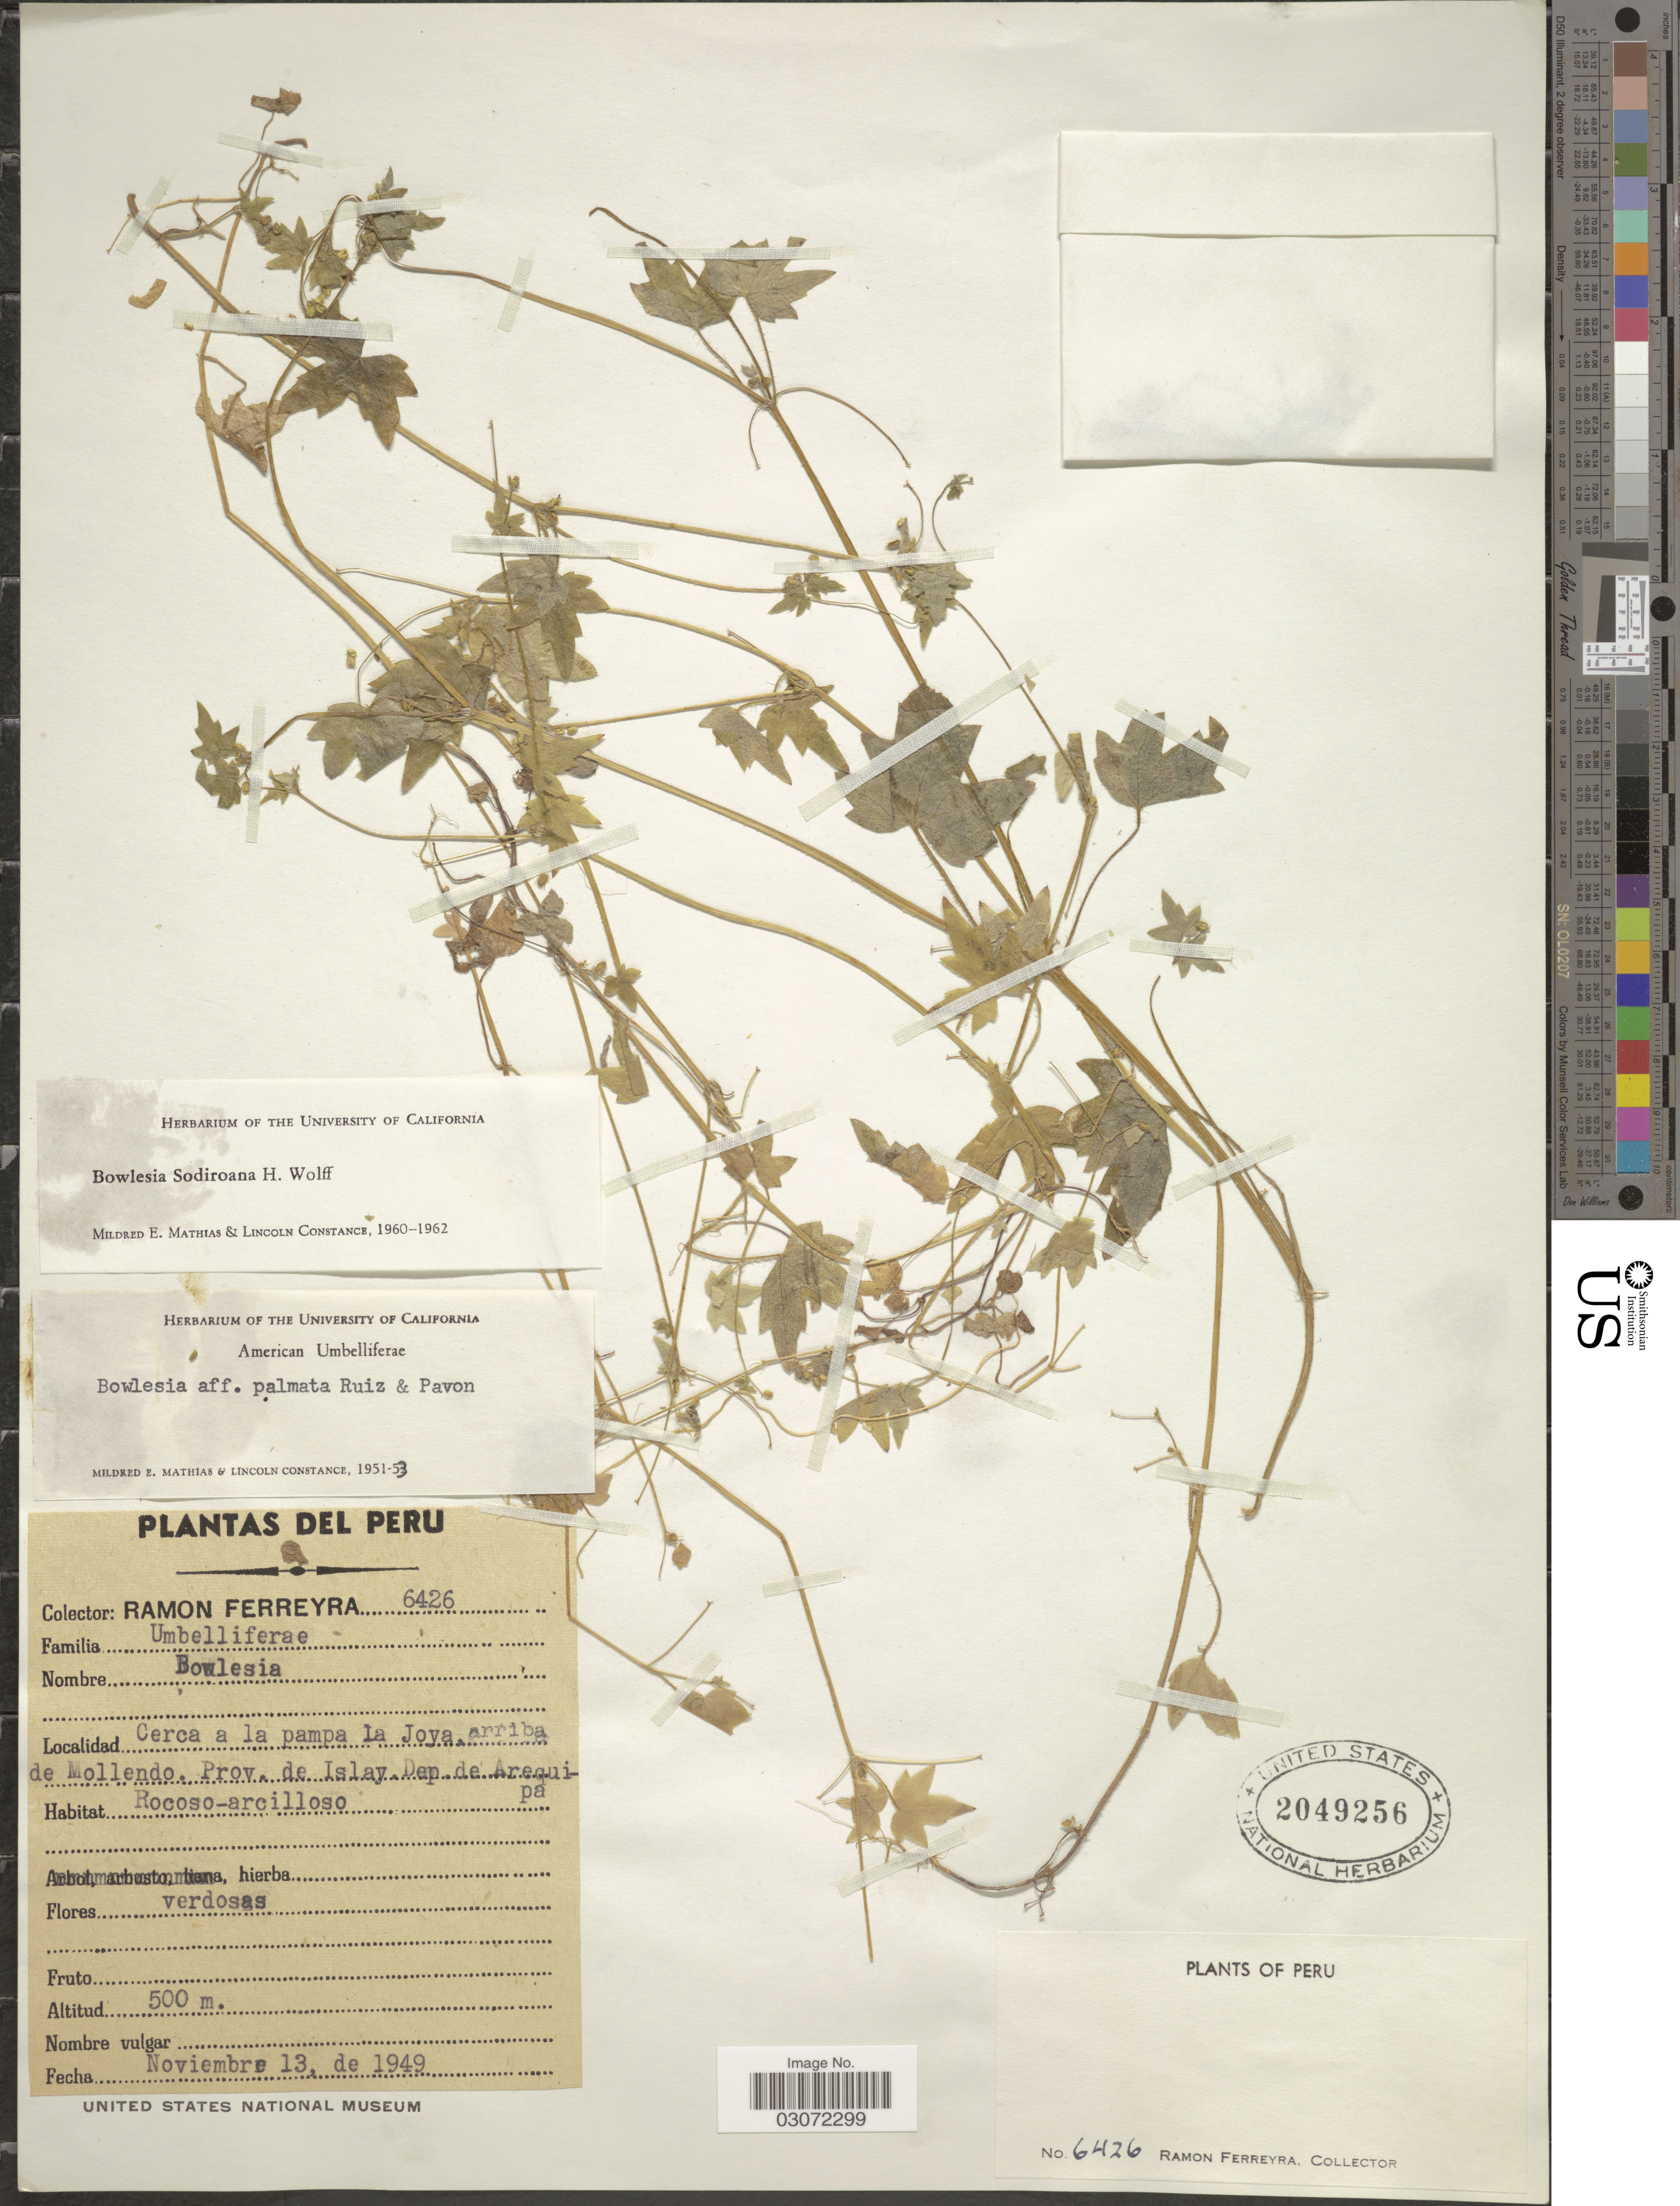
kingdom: Plantae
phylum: Tracheophyta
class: Magnoliopsida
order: Apiales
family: Apiaceae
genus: Bowlesia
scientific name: Bowlesia sodiroana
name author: H. Wolff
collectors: R. A. Ferreyra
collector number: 6426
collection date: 1949-11-13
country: Peru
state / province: Arequipa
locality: Cerca a la pampa La Joya, arriba de Mollendo, Prov. de Islay. Dep. de Arequipa.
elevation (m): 500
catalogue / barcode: US 2049256